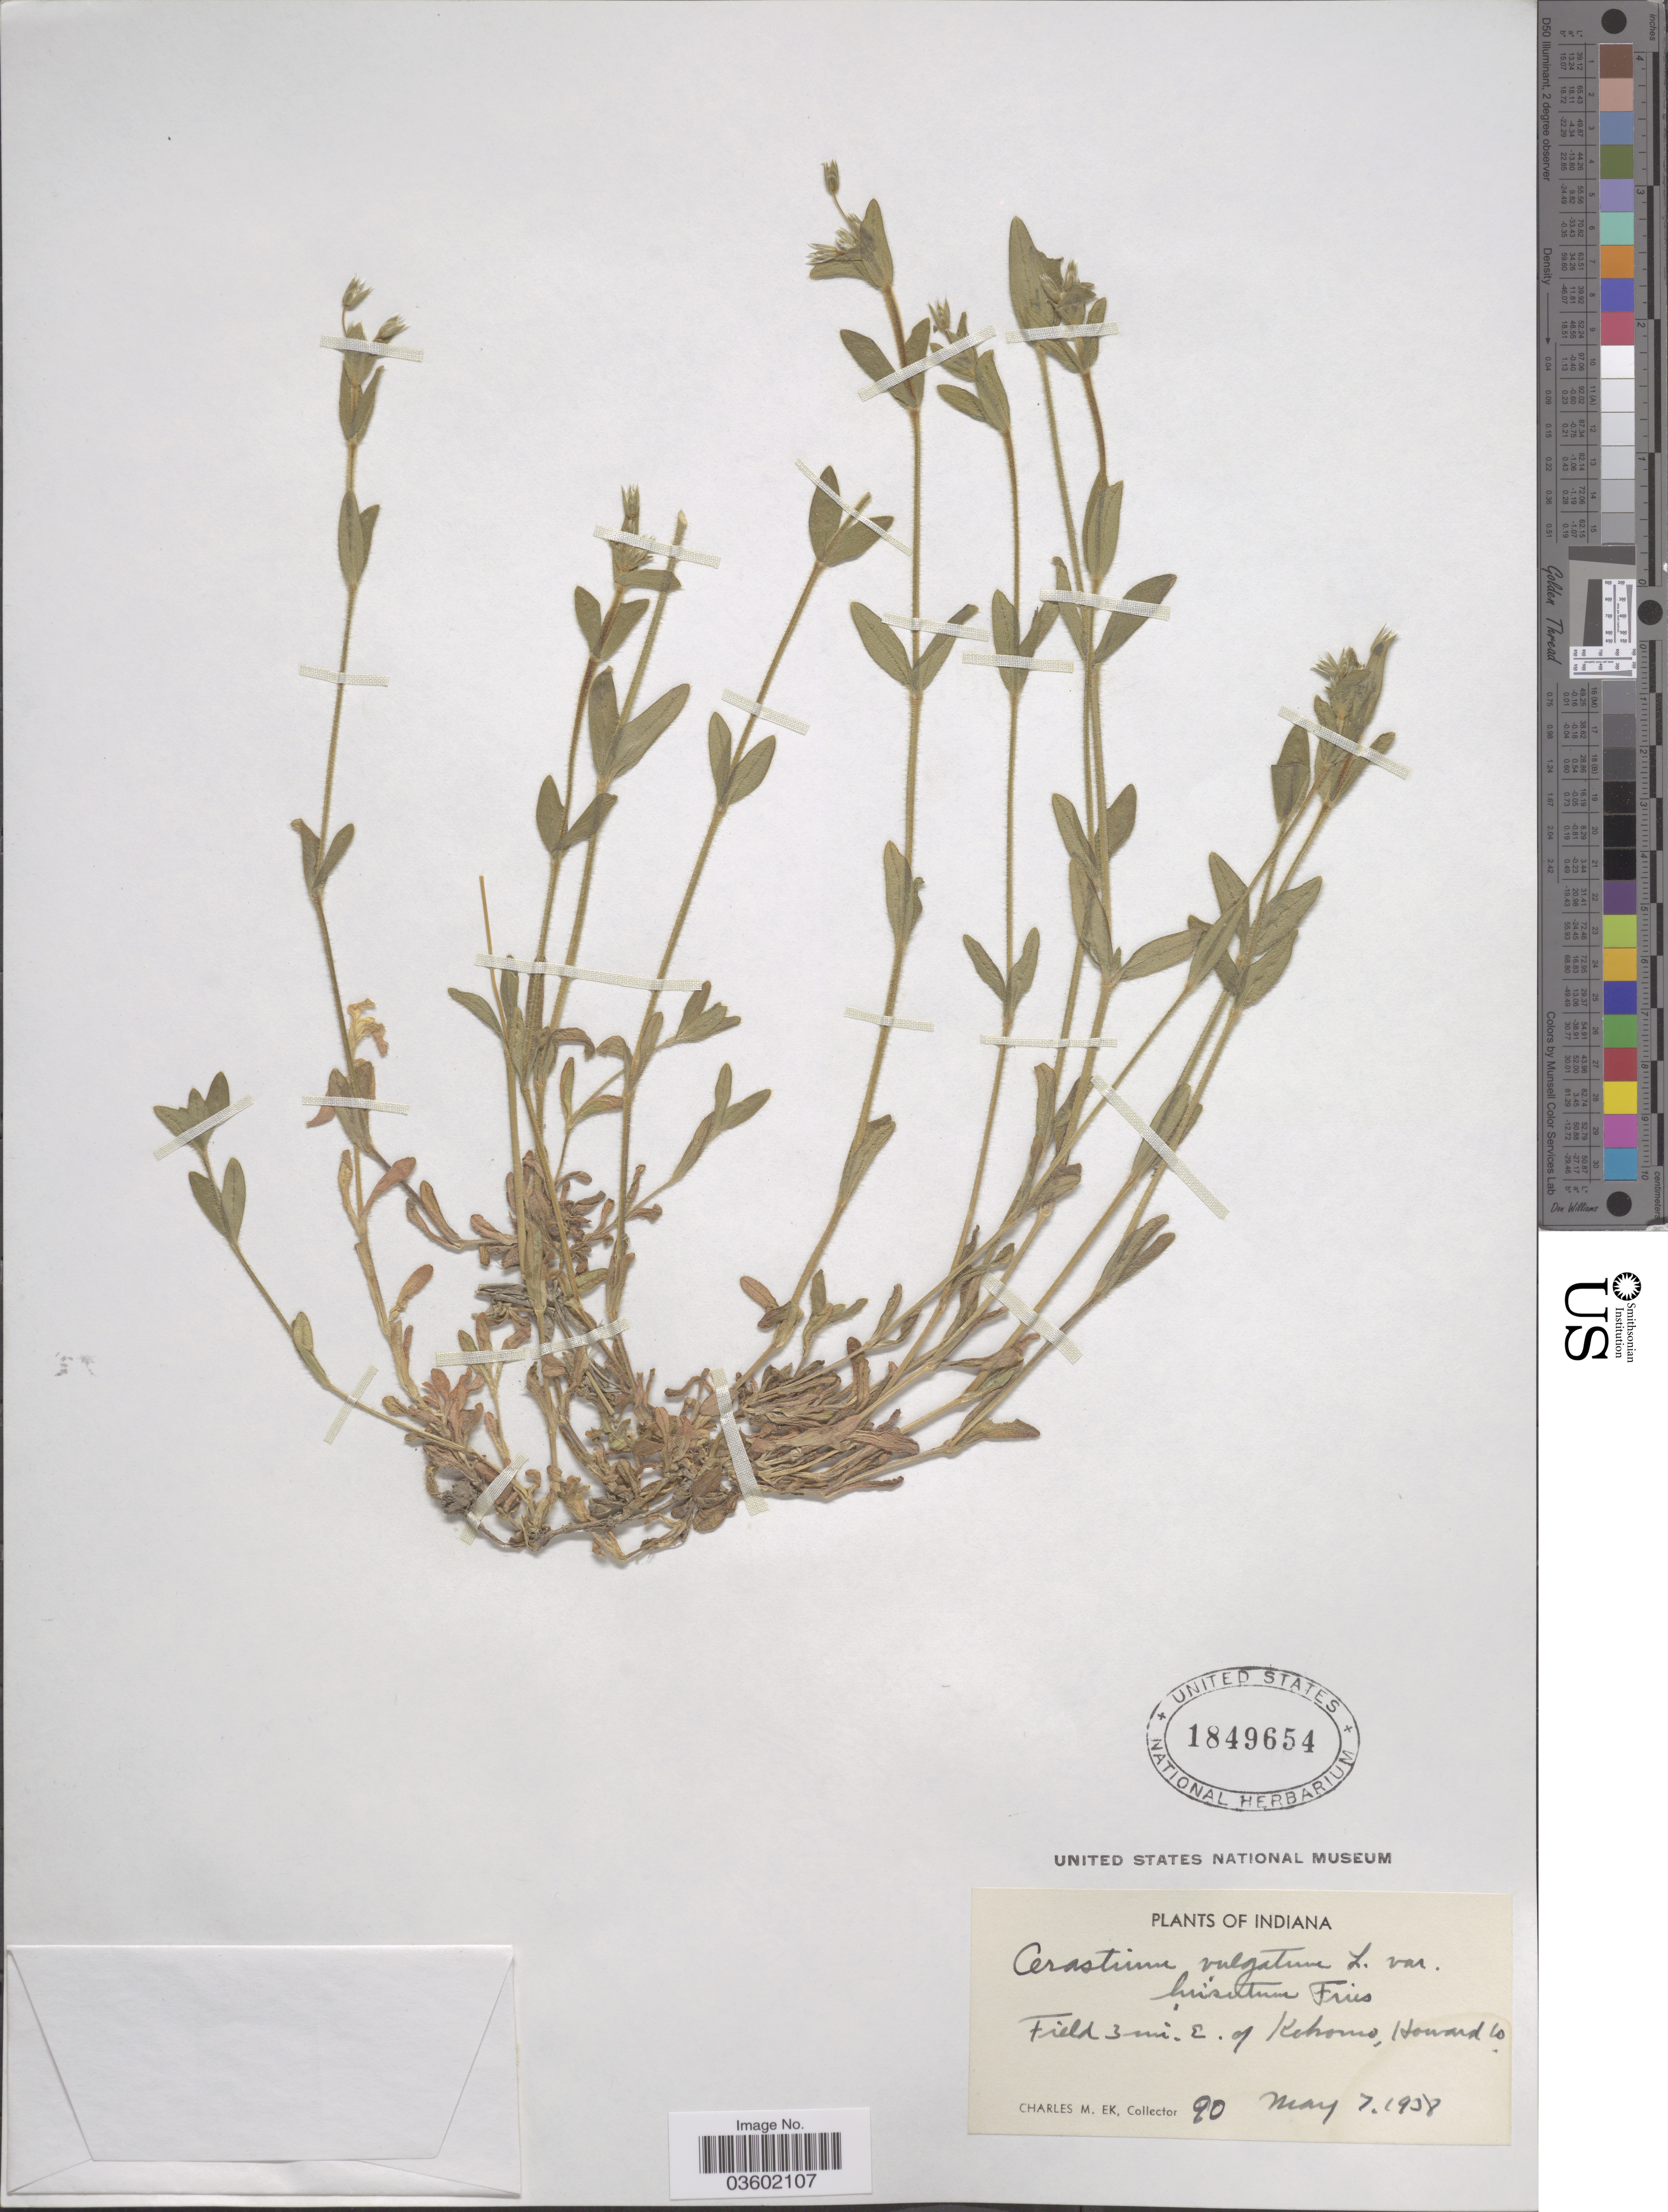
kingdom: Plantae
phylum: Tracheophyta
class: Magnoliopsida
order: Caryophyllales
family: Caryophyllaceae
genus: Cerastium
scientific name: Cerastium vulgatum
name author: L.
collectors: C. Ek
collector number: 90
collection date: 1938-05-07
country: United States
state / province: Indiana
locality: Field 3 mi. E. of Kokomo, Howard Co.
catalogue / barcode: US 1849654